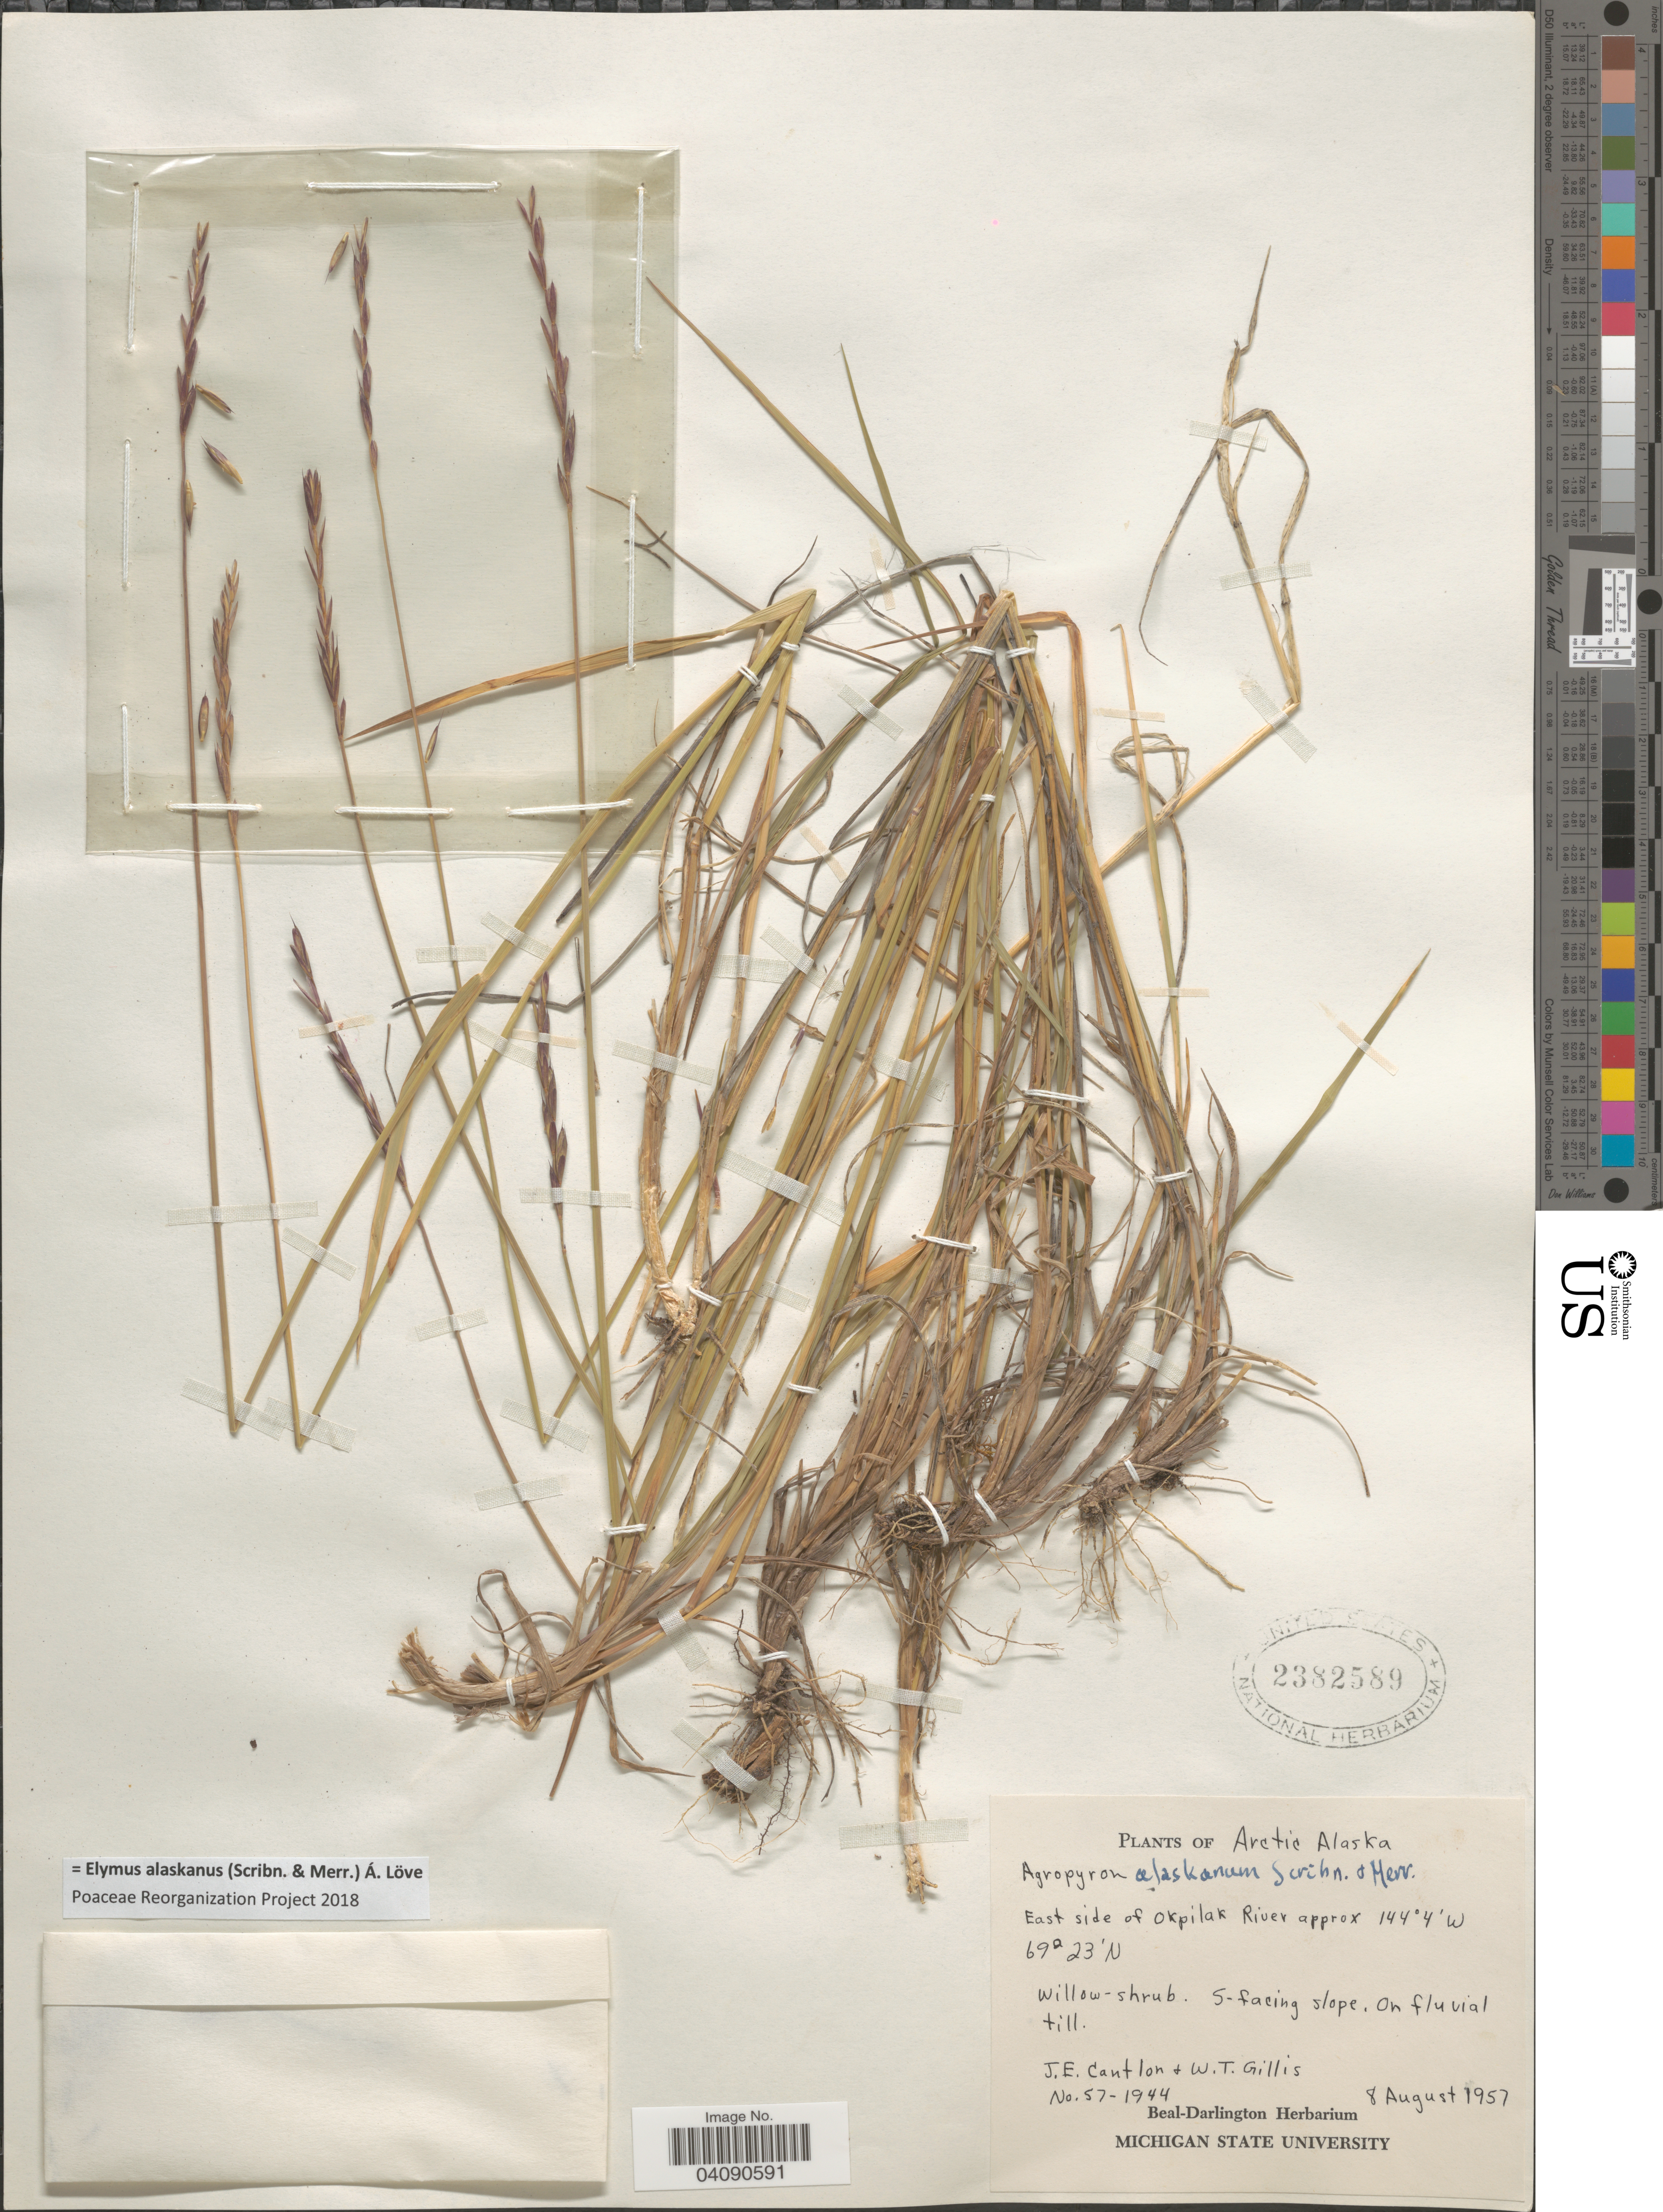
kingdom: Plantae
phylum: Tracheophyta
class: Liliopsida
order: Poales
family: Poaceae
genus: Elymus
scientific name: Elymus alaskanus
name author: (Scribn. & Merr.) Á. Löve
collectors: J. Cantlon & W. T. Gillis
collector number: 57-1944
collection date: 1957-08-08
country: United States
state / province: Alaska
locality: Arctic Alaska. East side of Okpilak River. S-facing slope.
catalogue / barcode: US 2382589